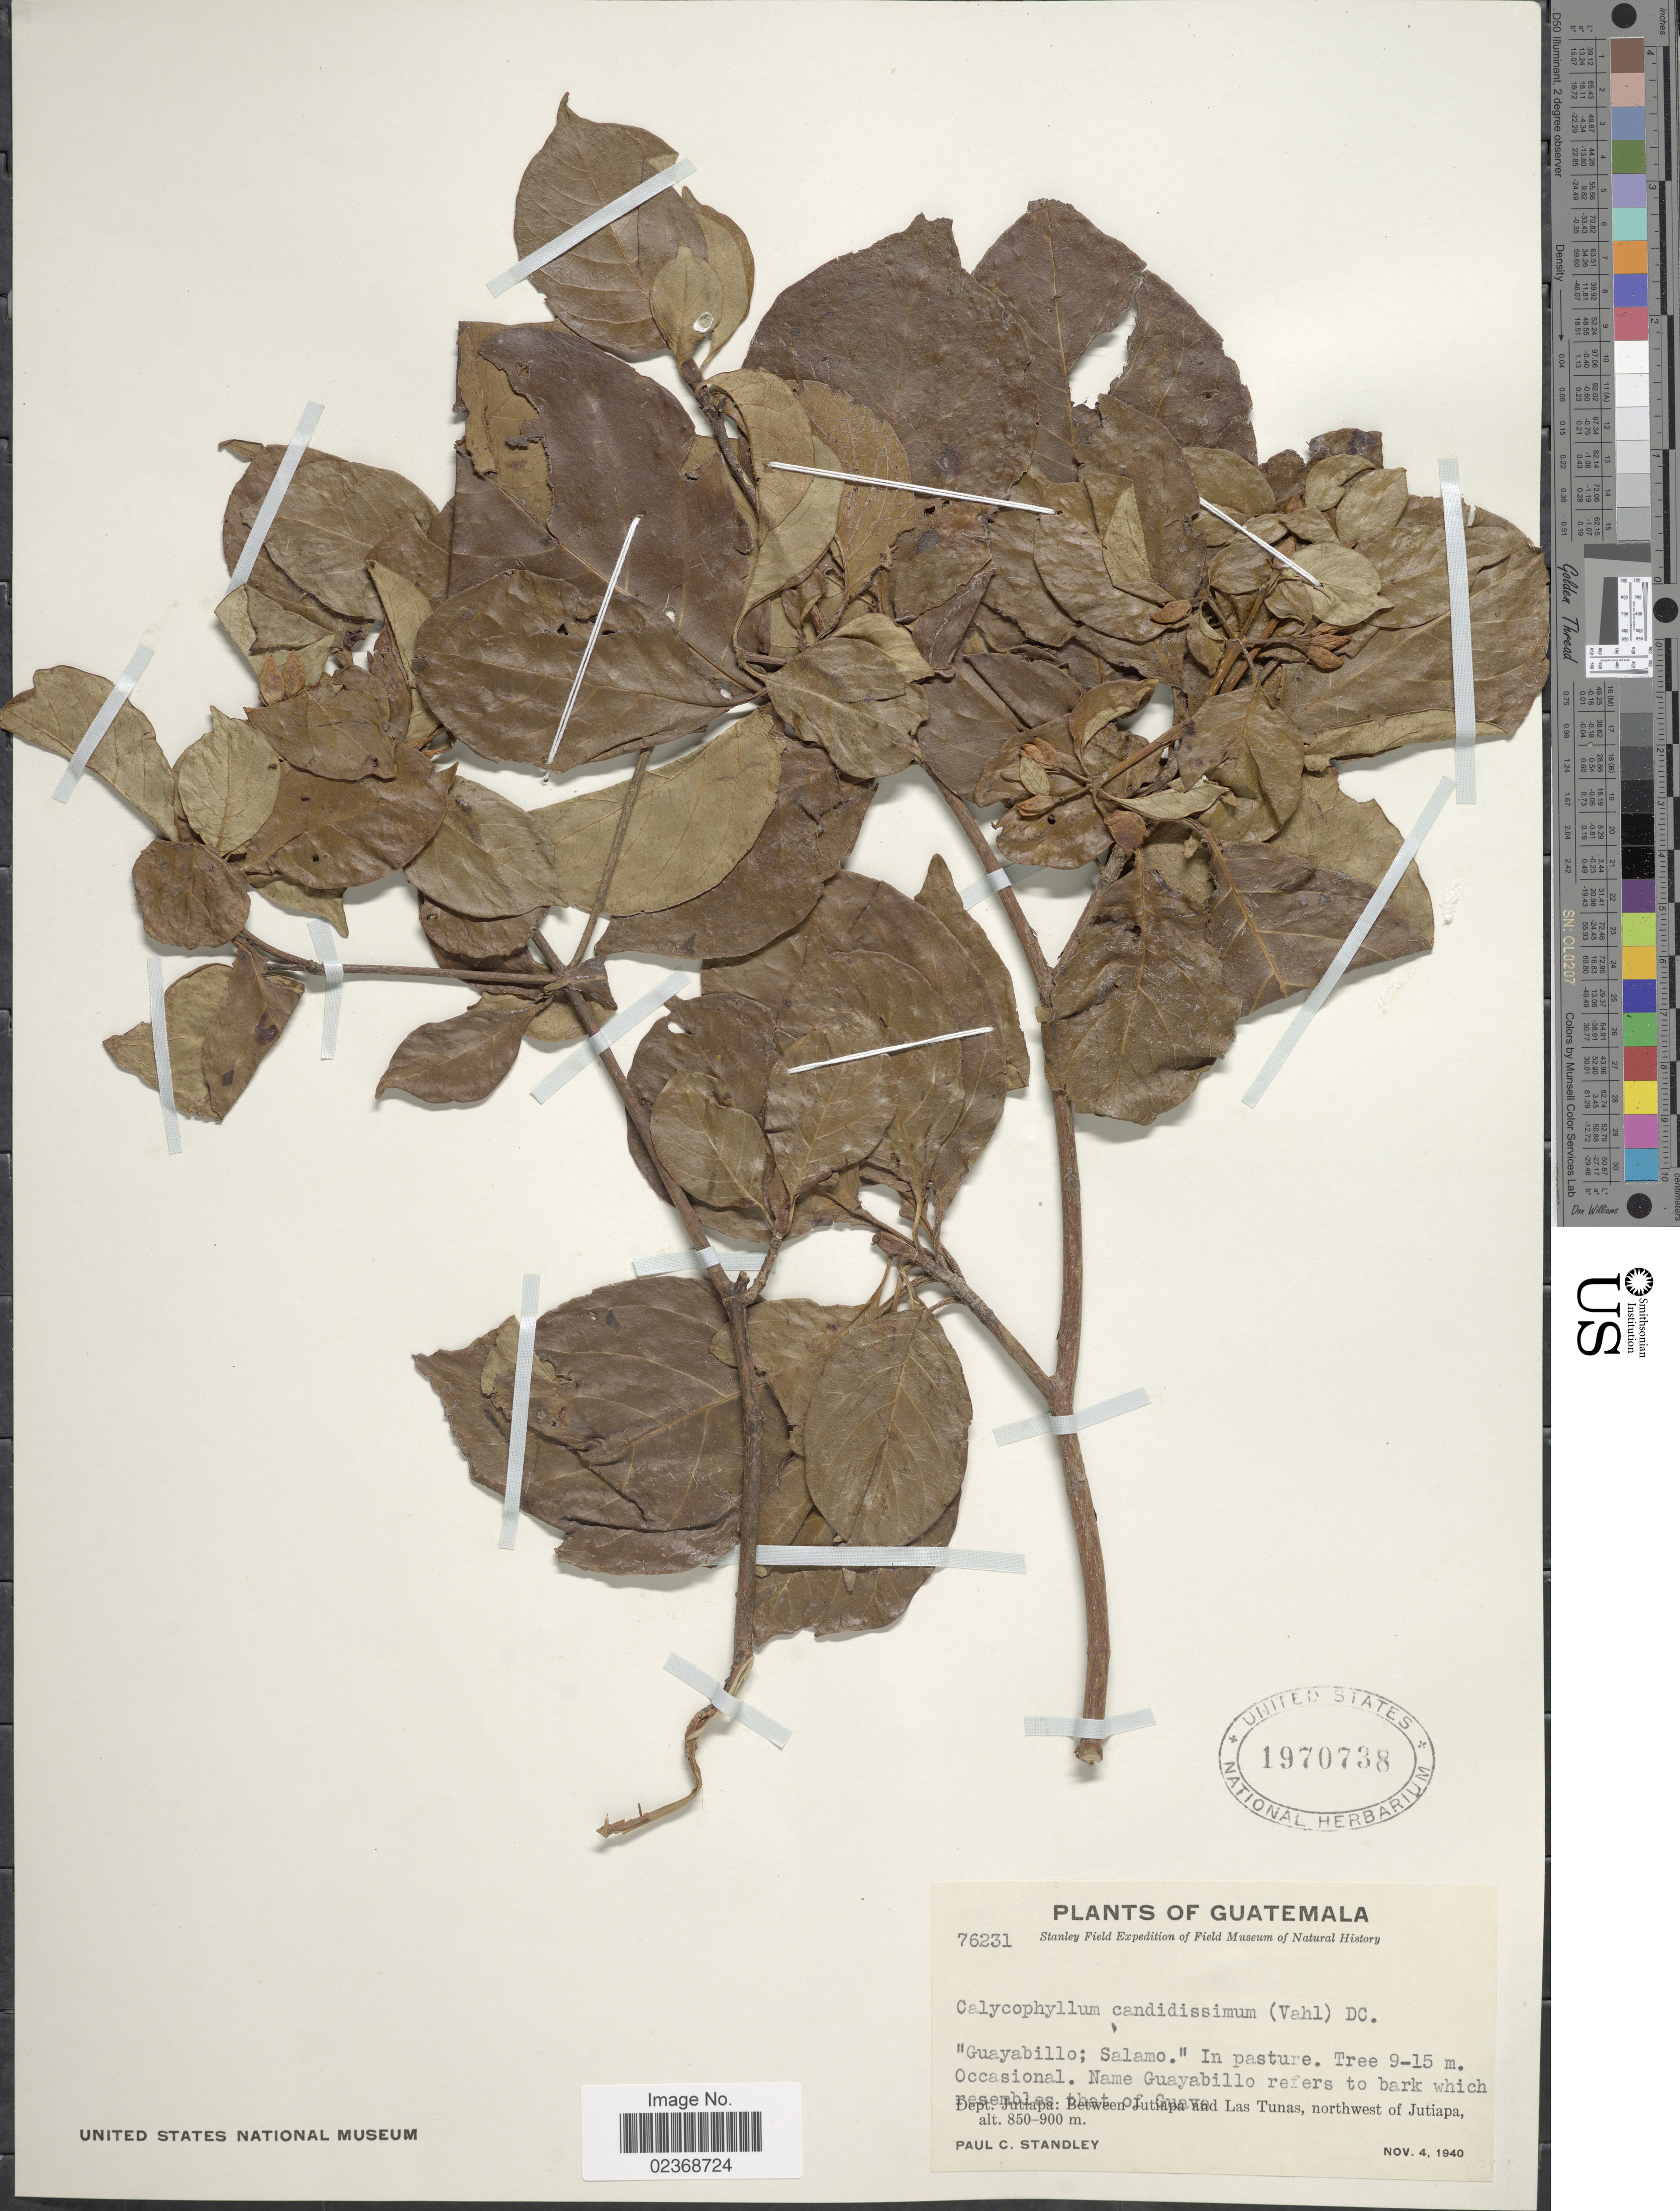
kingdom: Plantae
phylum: Tracheophyta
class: Magnoliopsida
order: Gentianales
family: Rubiaceae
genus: Calycophyllum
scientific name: Calycophyllum candidissimum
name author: (Vahl) DC.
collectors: P. C. Standley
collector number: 76231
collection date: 1940-11-04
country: Guatemala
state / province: Jutiapa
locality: Between Jutiapa and Las Tumas, northwest of Jutiapa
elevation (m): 850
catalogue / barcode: US 1970738